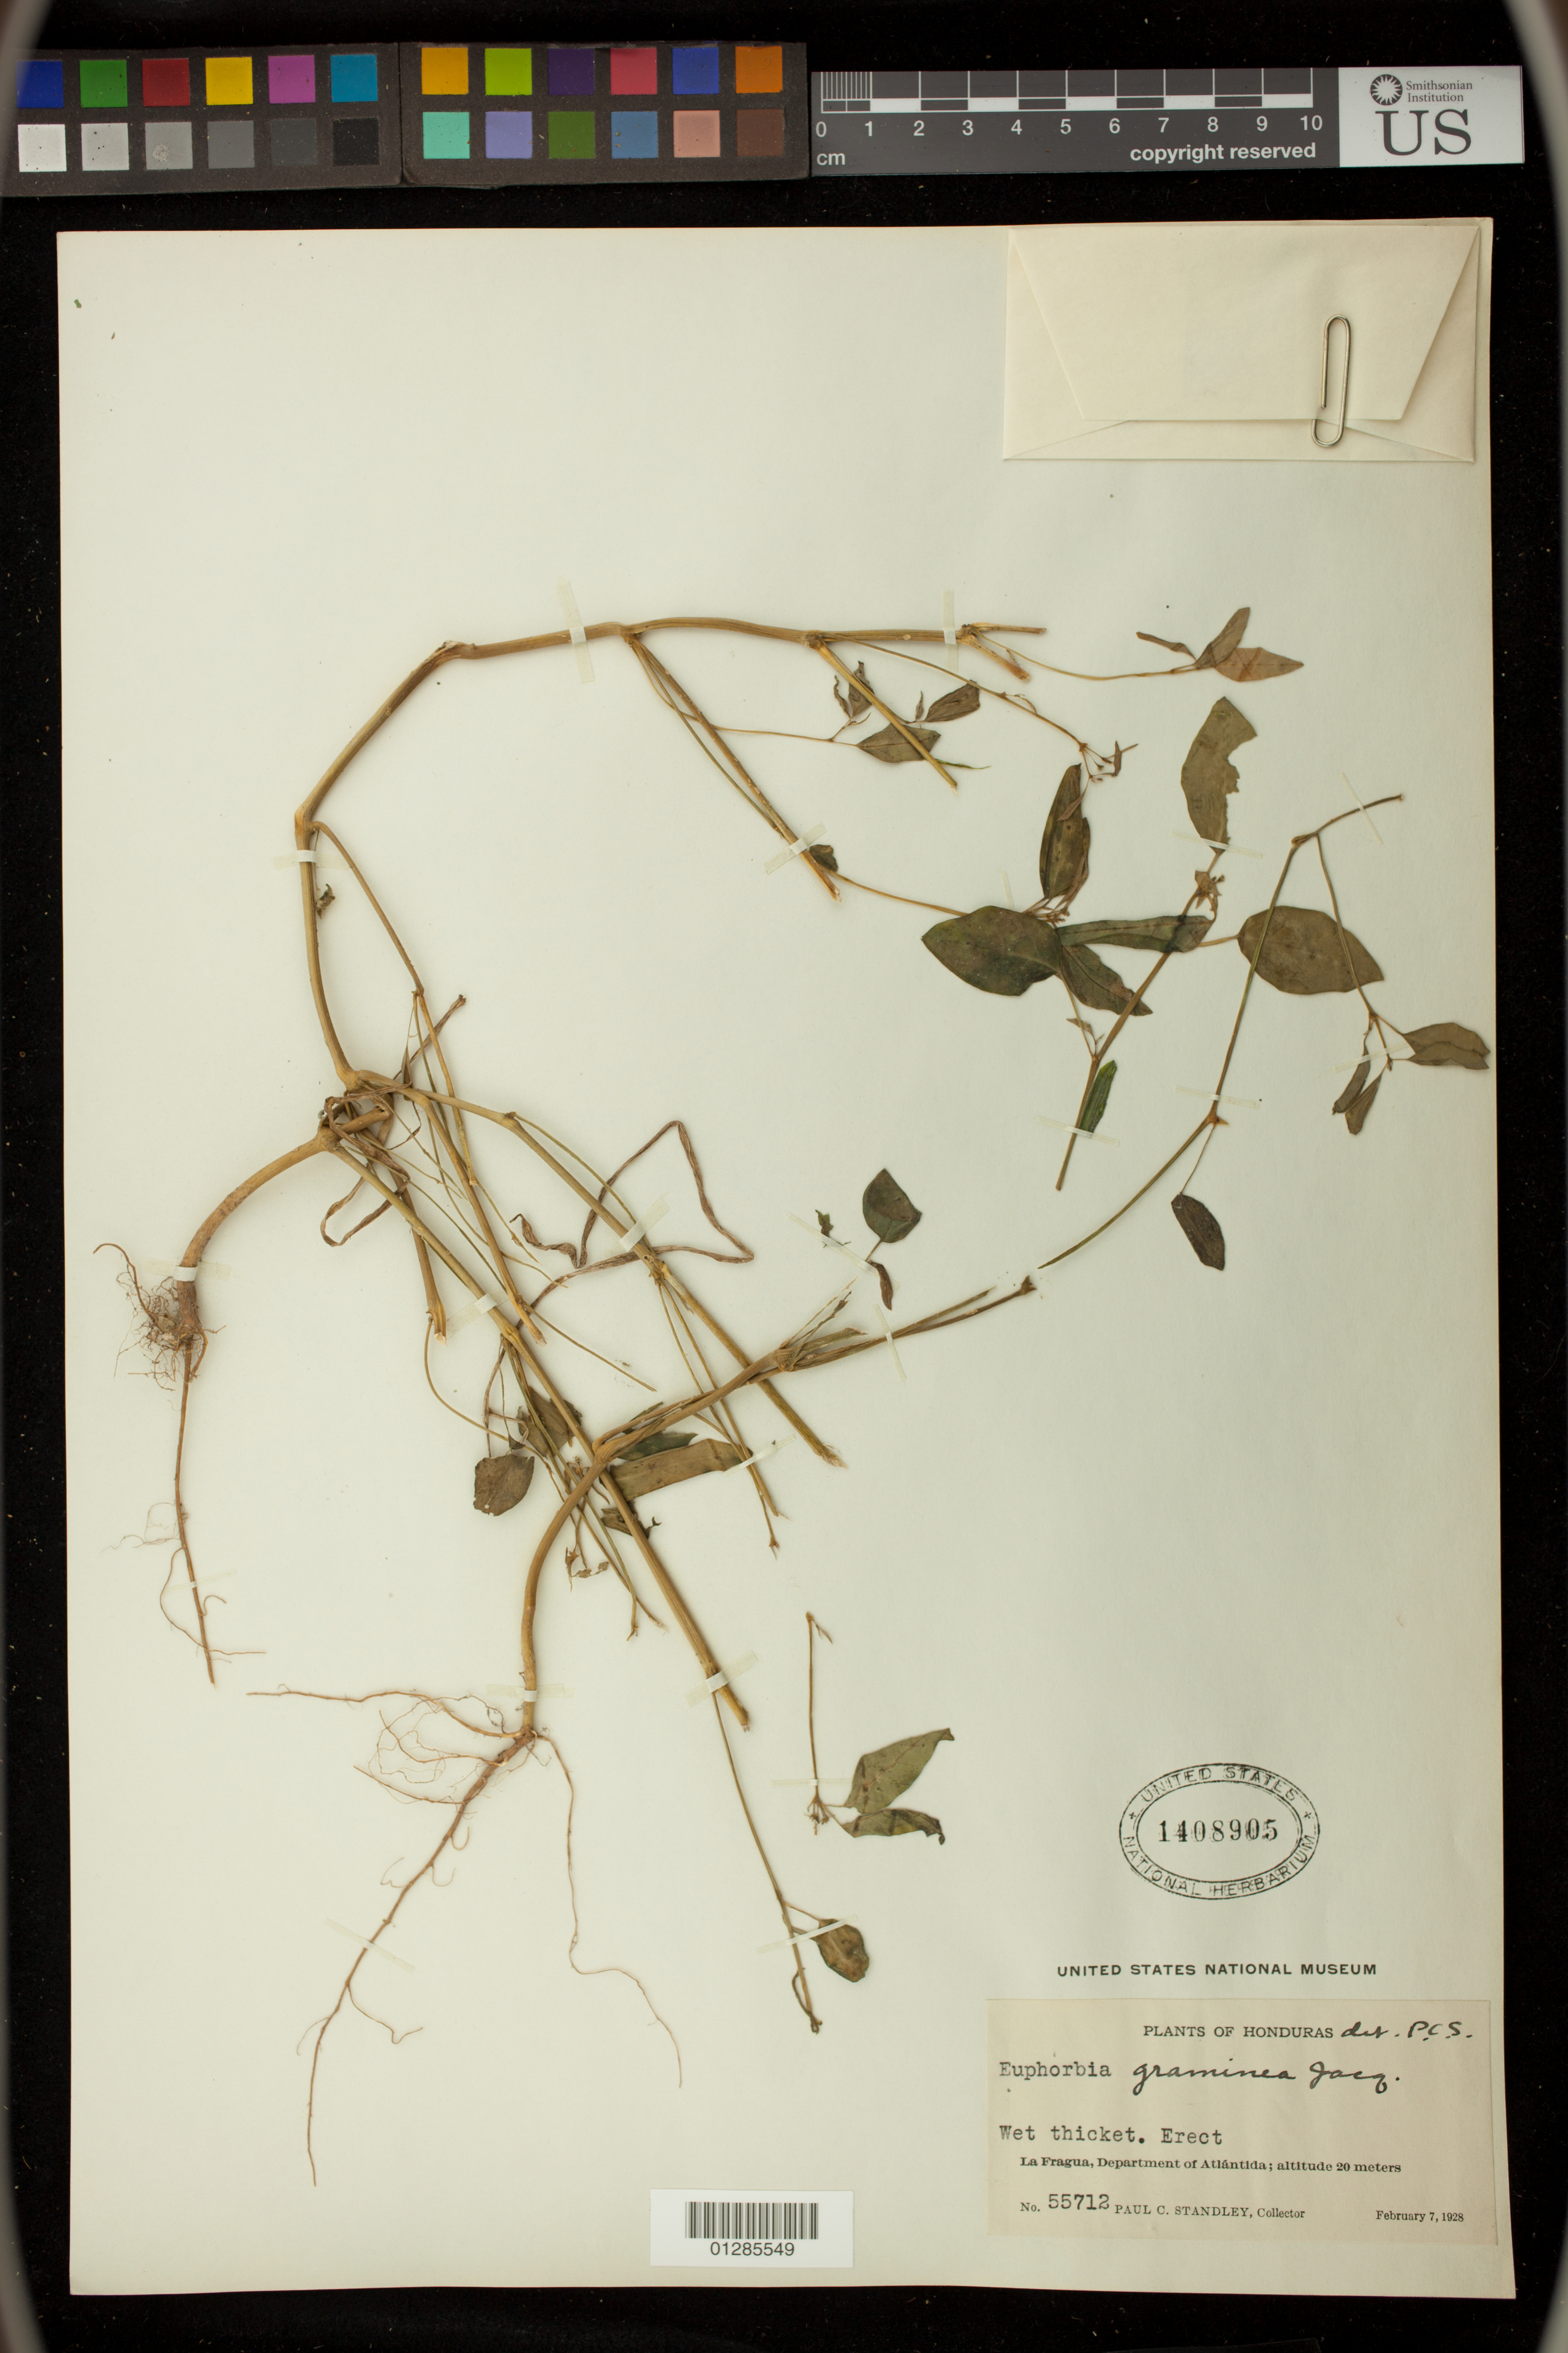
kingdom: Plantae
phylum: Tracheophyta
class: Magnoliopsida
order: Malpighiales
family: Euphorbiaceae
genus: Euphorbia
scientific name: Euphorbia graminea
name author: Jacq.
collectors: P. C. Standley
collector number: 55712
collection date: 1928-02-07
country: Honduras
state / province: Atlántida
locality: La Fragua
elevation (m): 20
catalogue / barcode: US 1408905